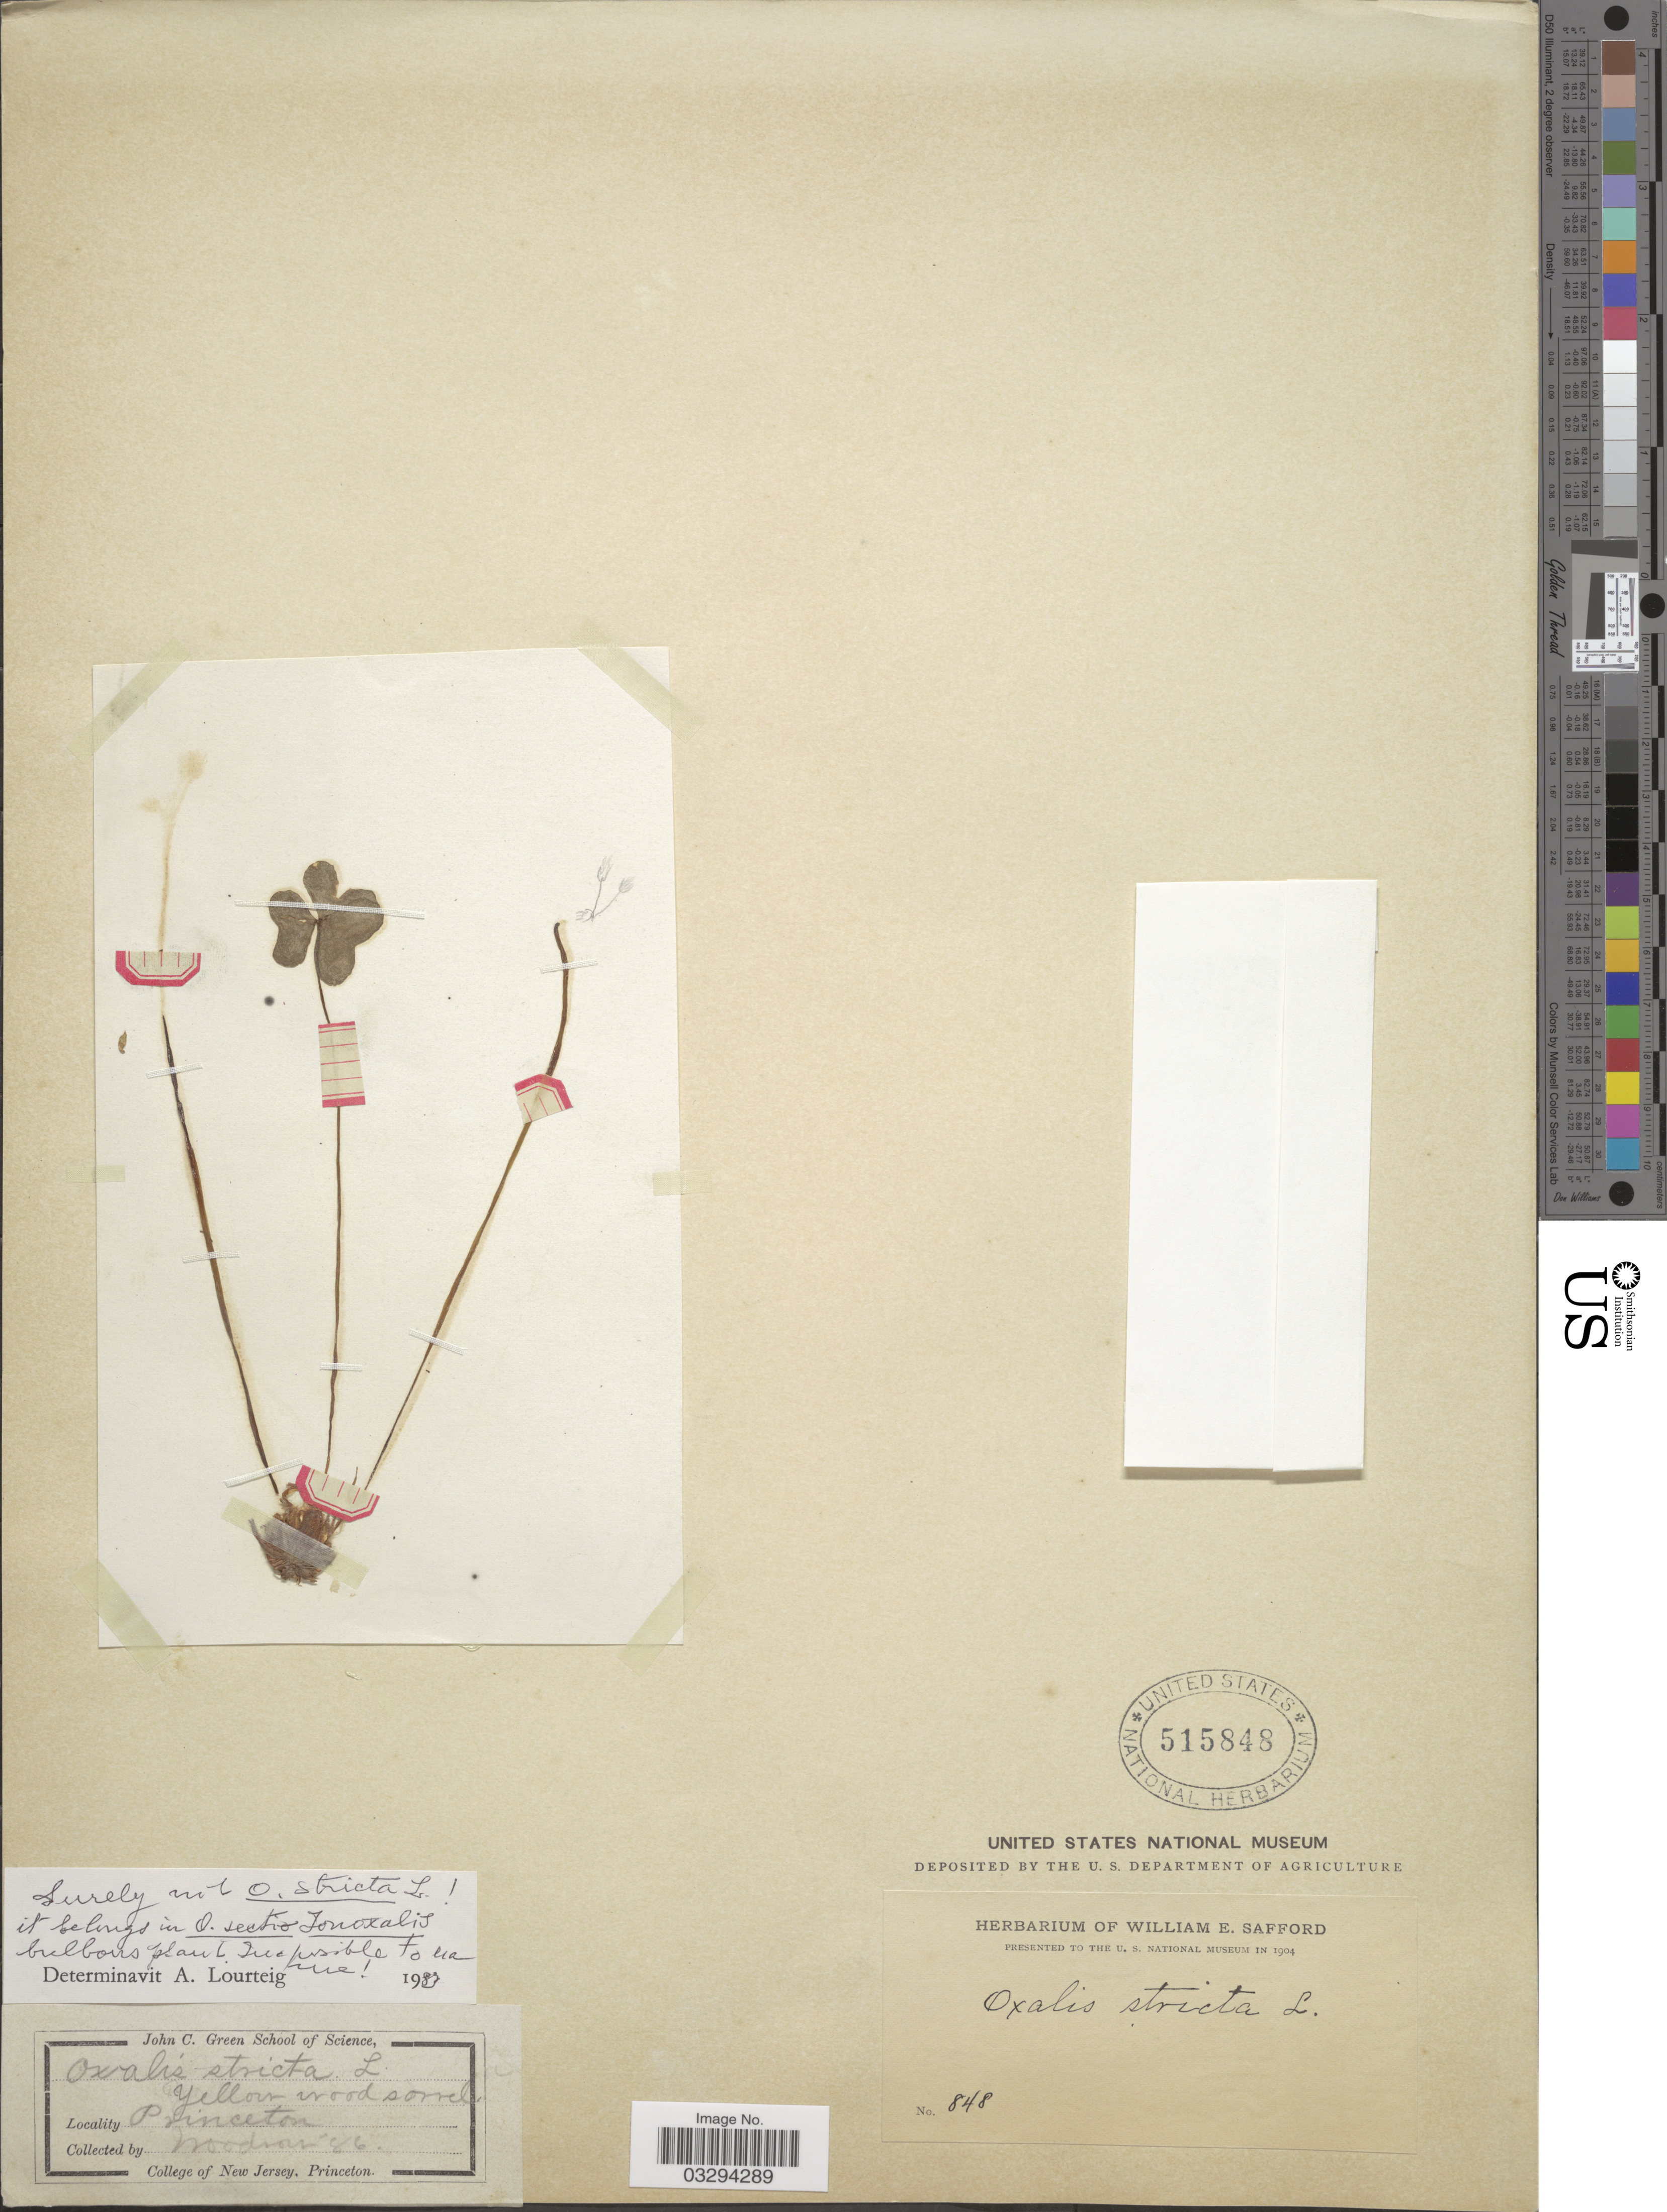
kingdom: Plantae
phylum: Tracheophyta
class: Magnoliopsida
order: Oxalidales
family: Oxalidaceae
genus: Oxalis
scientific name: Oxalis sp.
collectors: -- Woodson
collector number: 848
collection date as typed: Transcribed d/m/y: //86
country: United States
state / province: New Jersey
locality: Princeton.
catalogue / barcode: US 515848